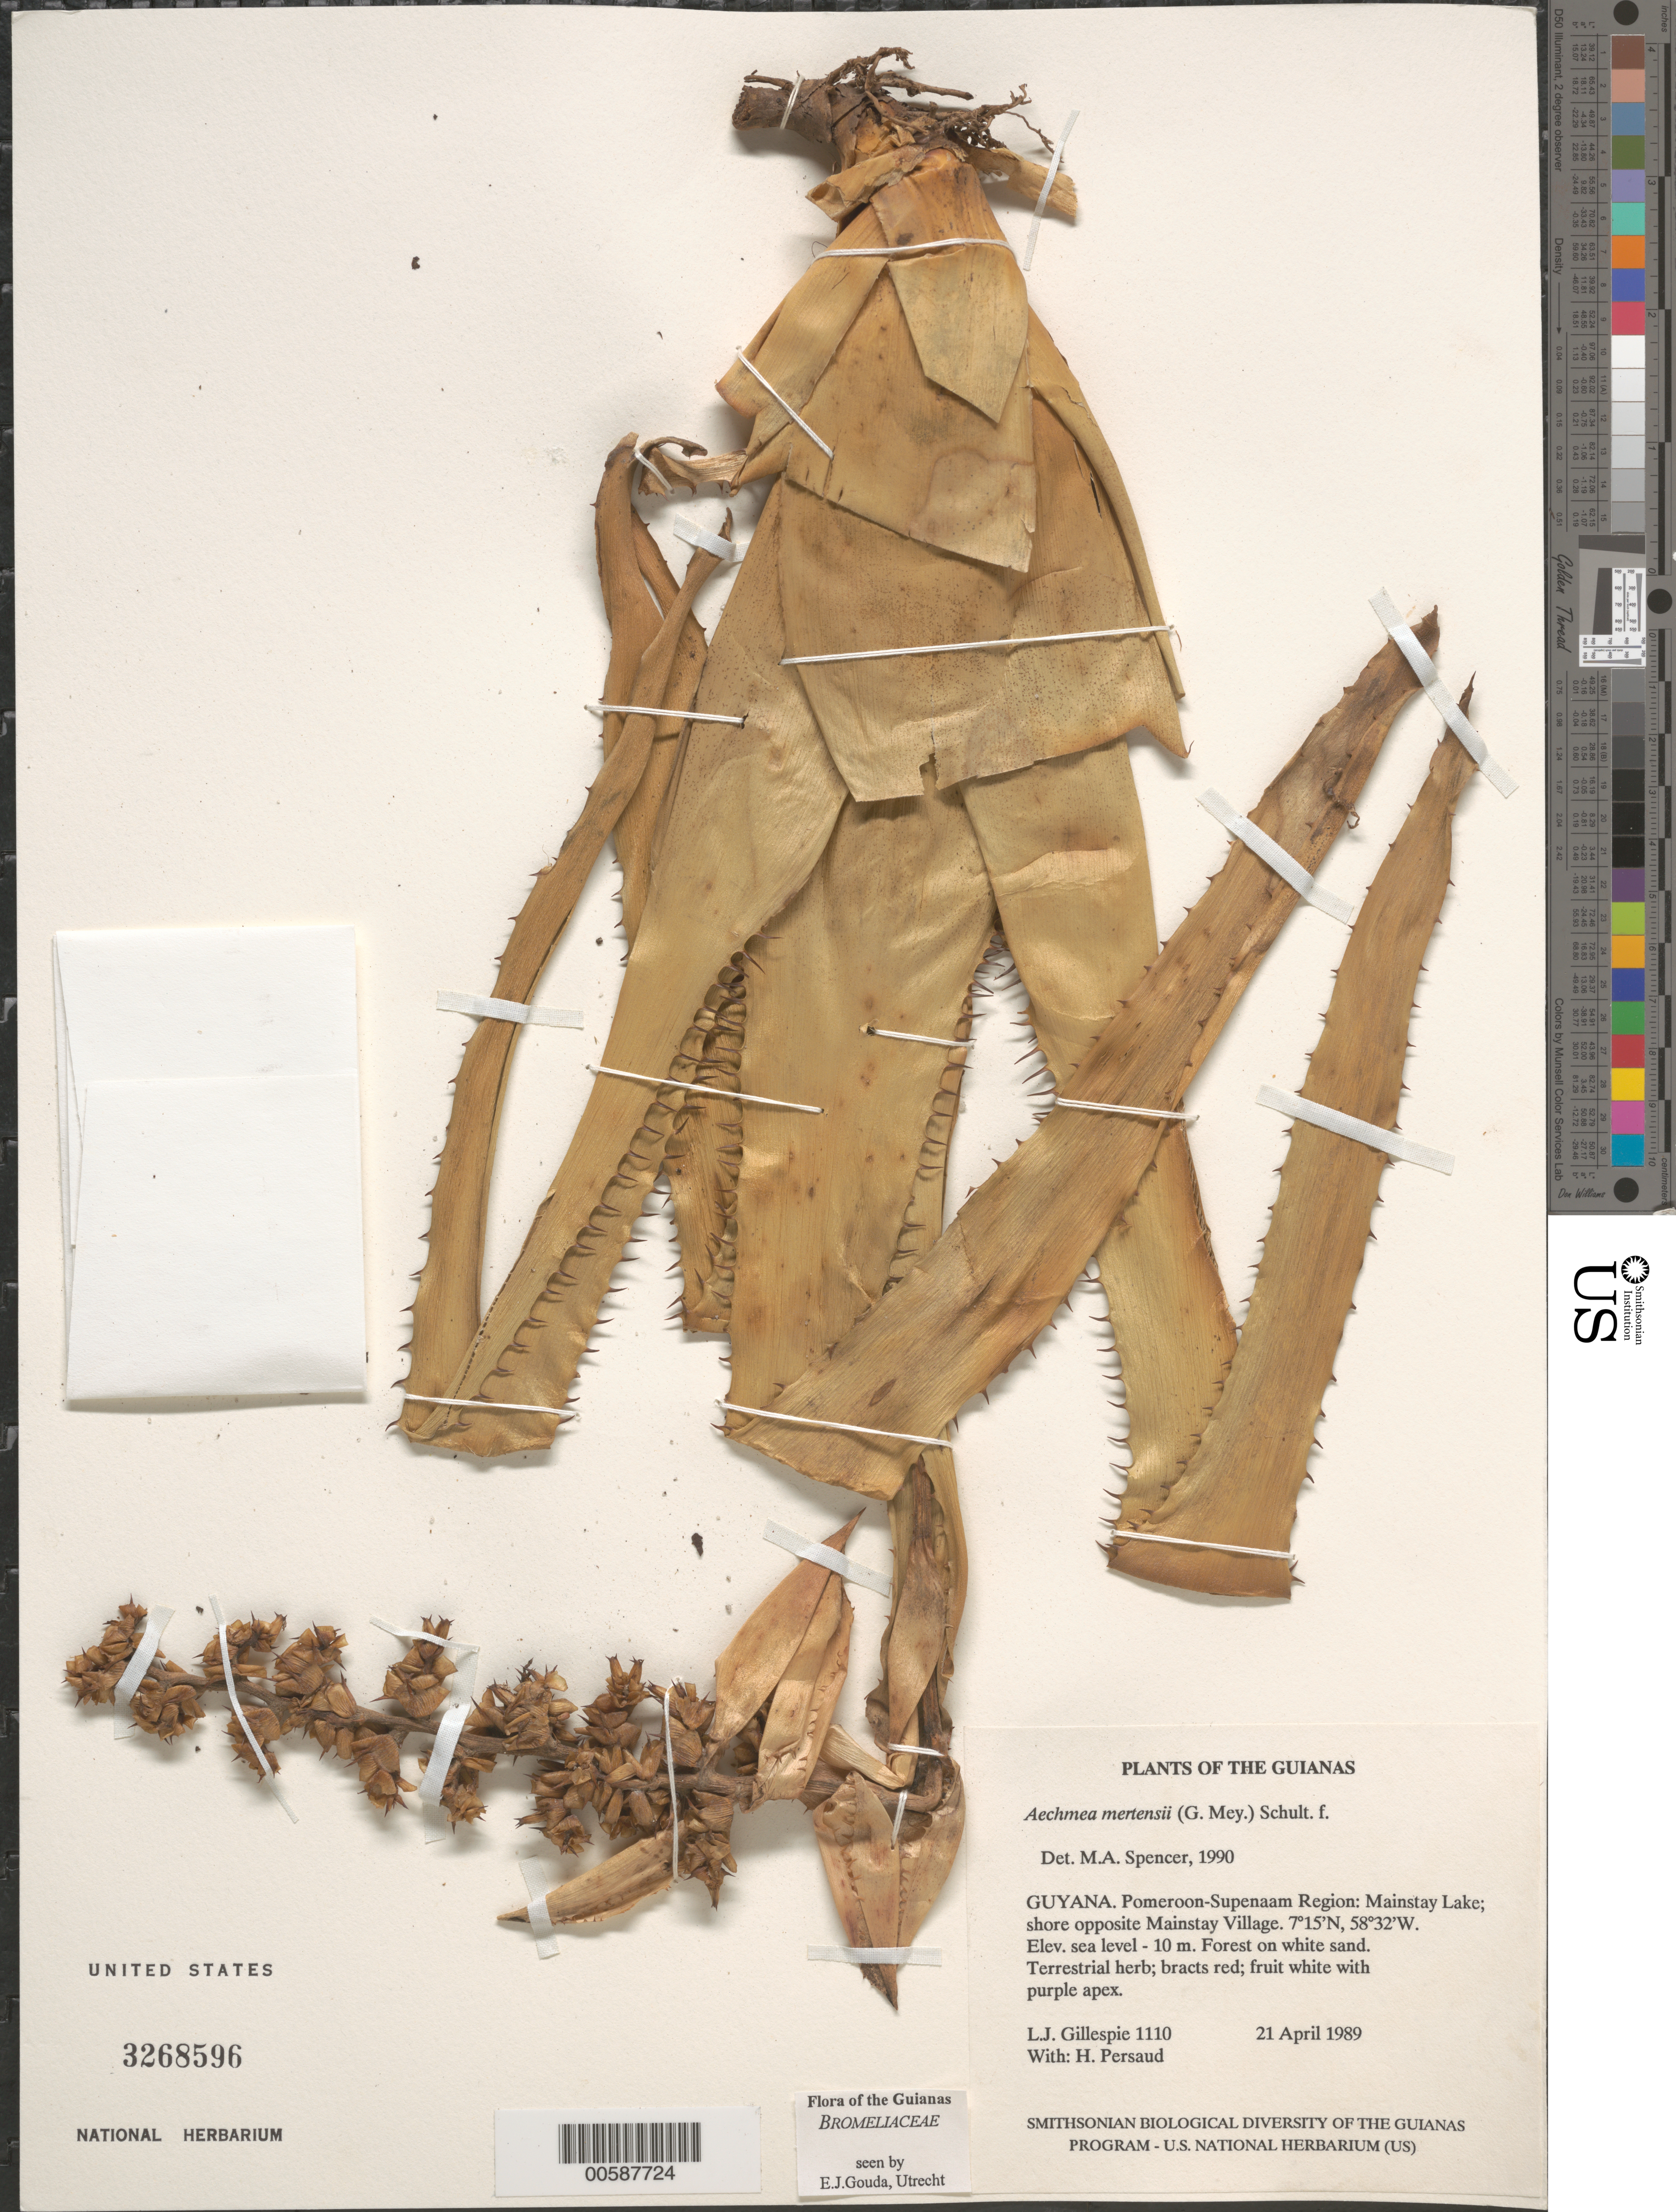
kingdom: Plantae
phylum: Tracheophyta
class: Liliopsida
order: Poales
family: Bromeliaceae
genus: Aechmea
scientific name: Aechmea mertensii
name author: (G. Mey.) Schult. & Schult. f.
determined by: Spencer, M. A.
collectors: L. J. Gillespie & H. Persaud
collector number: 1110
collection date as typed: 21 April 1989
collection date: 1989-04-21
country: Guyana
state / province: Pomeroon-Supenaam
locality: Mainstay Lake; shore opposite Mainstay Village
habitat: Forest on white sand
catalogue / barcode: US 3268596